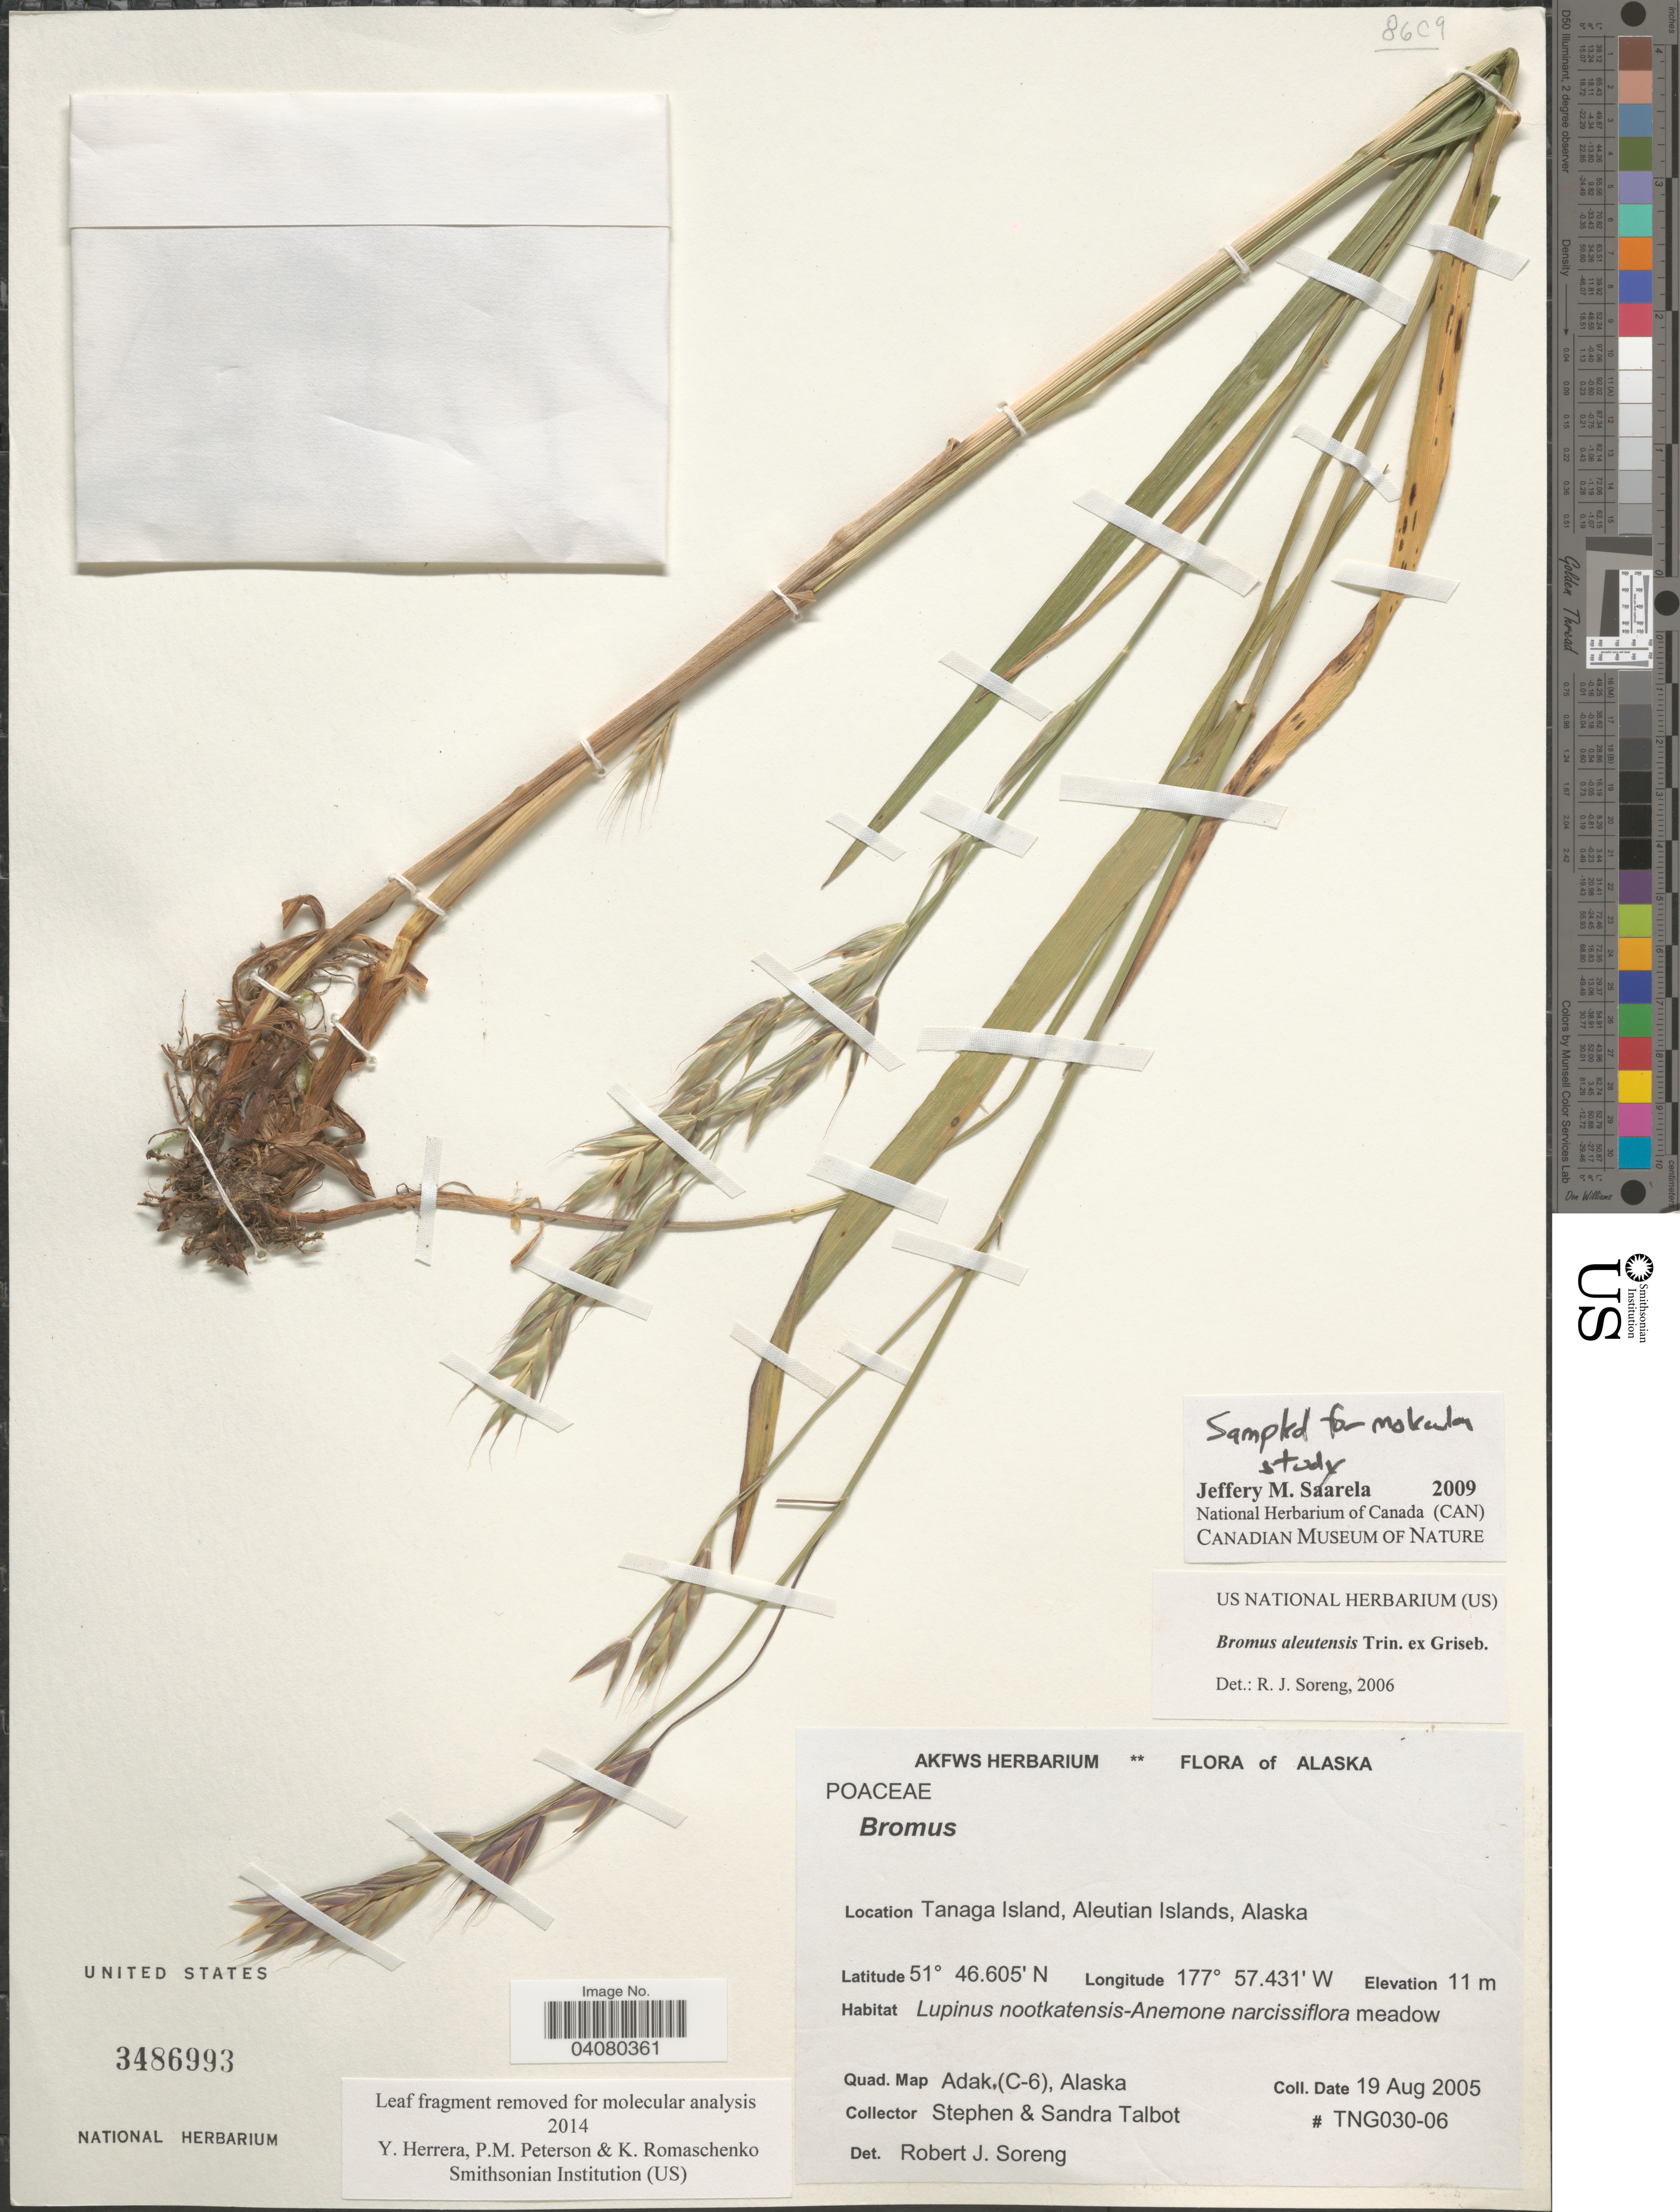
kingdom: Plantae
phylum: Tracheophyta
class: Liliopsida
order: Poales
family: Poaceae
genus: Bromus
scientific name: Bromus aleutensis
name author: Trin. ex Griseb.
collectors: S. S. Talbot & S. Talbot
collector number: TNG030-06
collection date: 2005-08-19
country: United States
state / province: Alaska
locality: Tanaga Island, Aleutian Islands. Quad. Map Adak,(C-6).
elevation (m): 11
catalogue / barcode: US 3486993